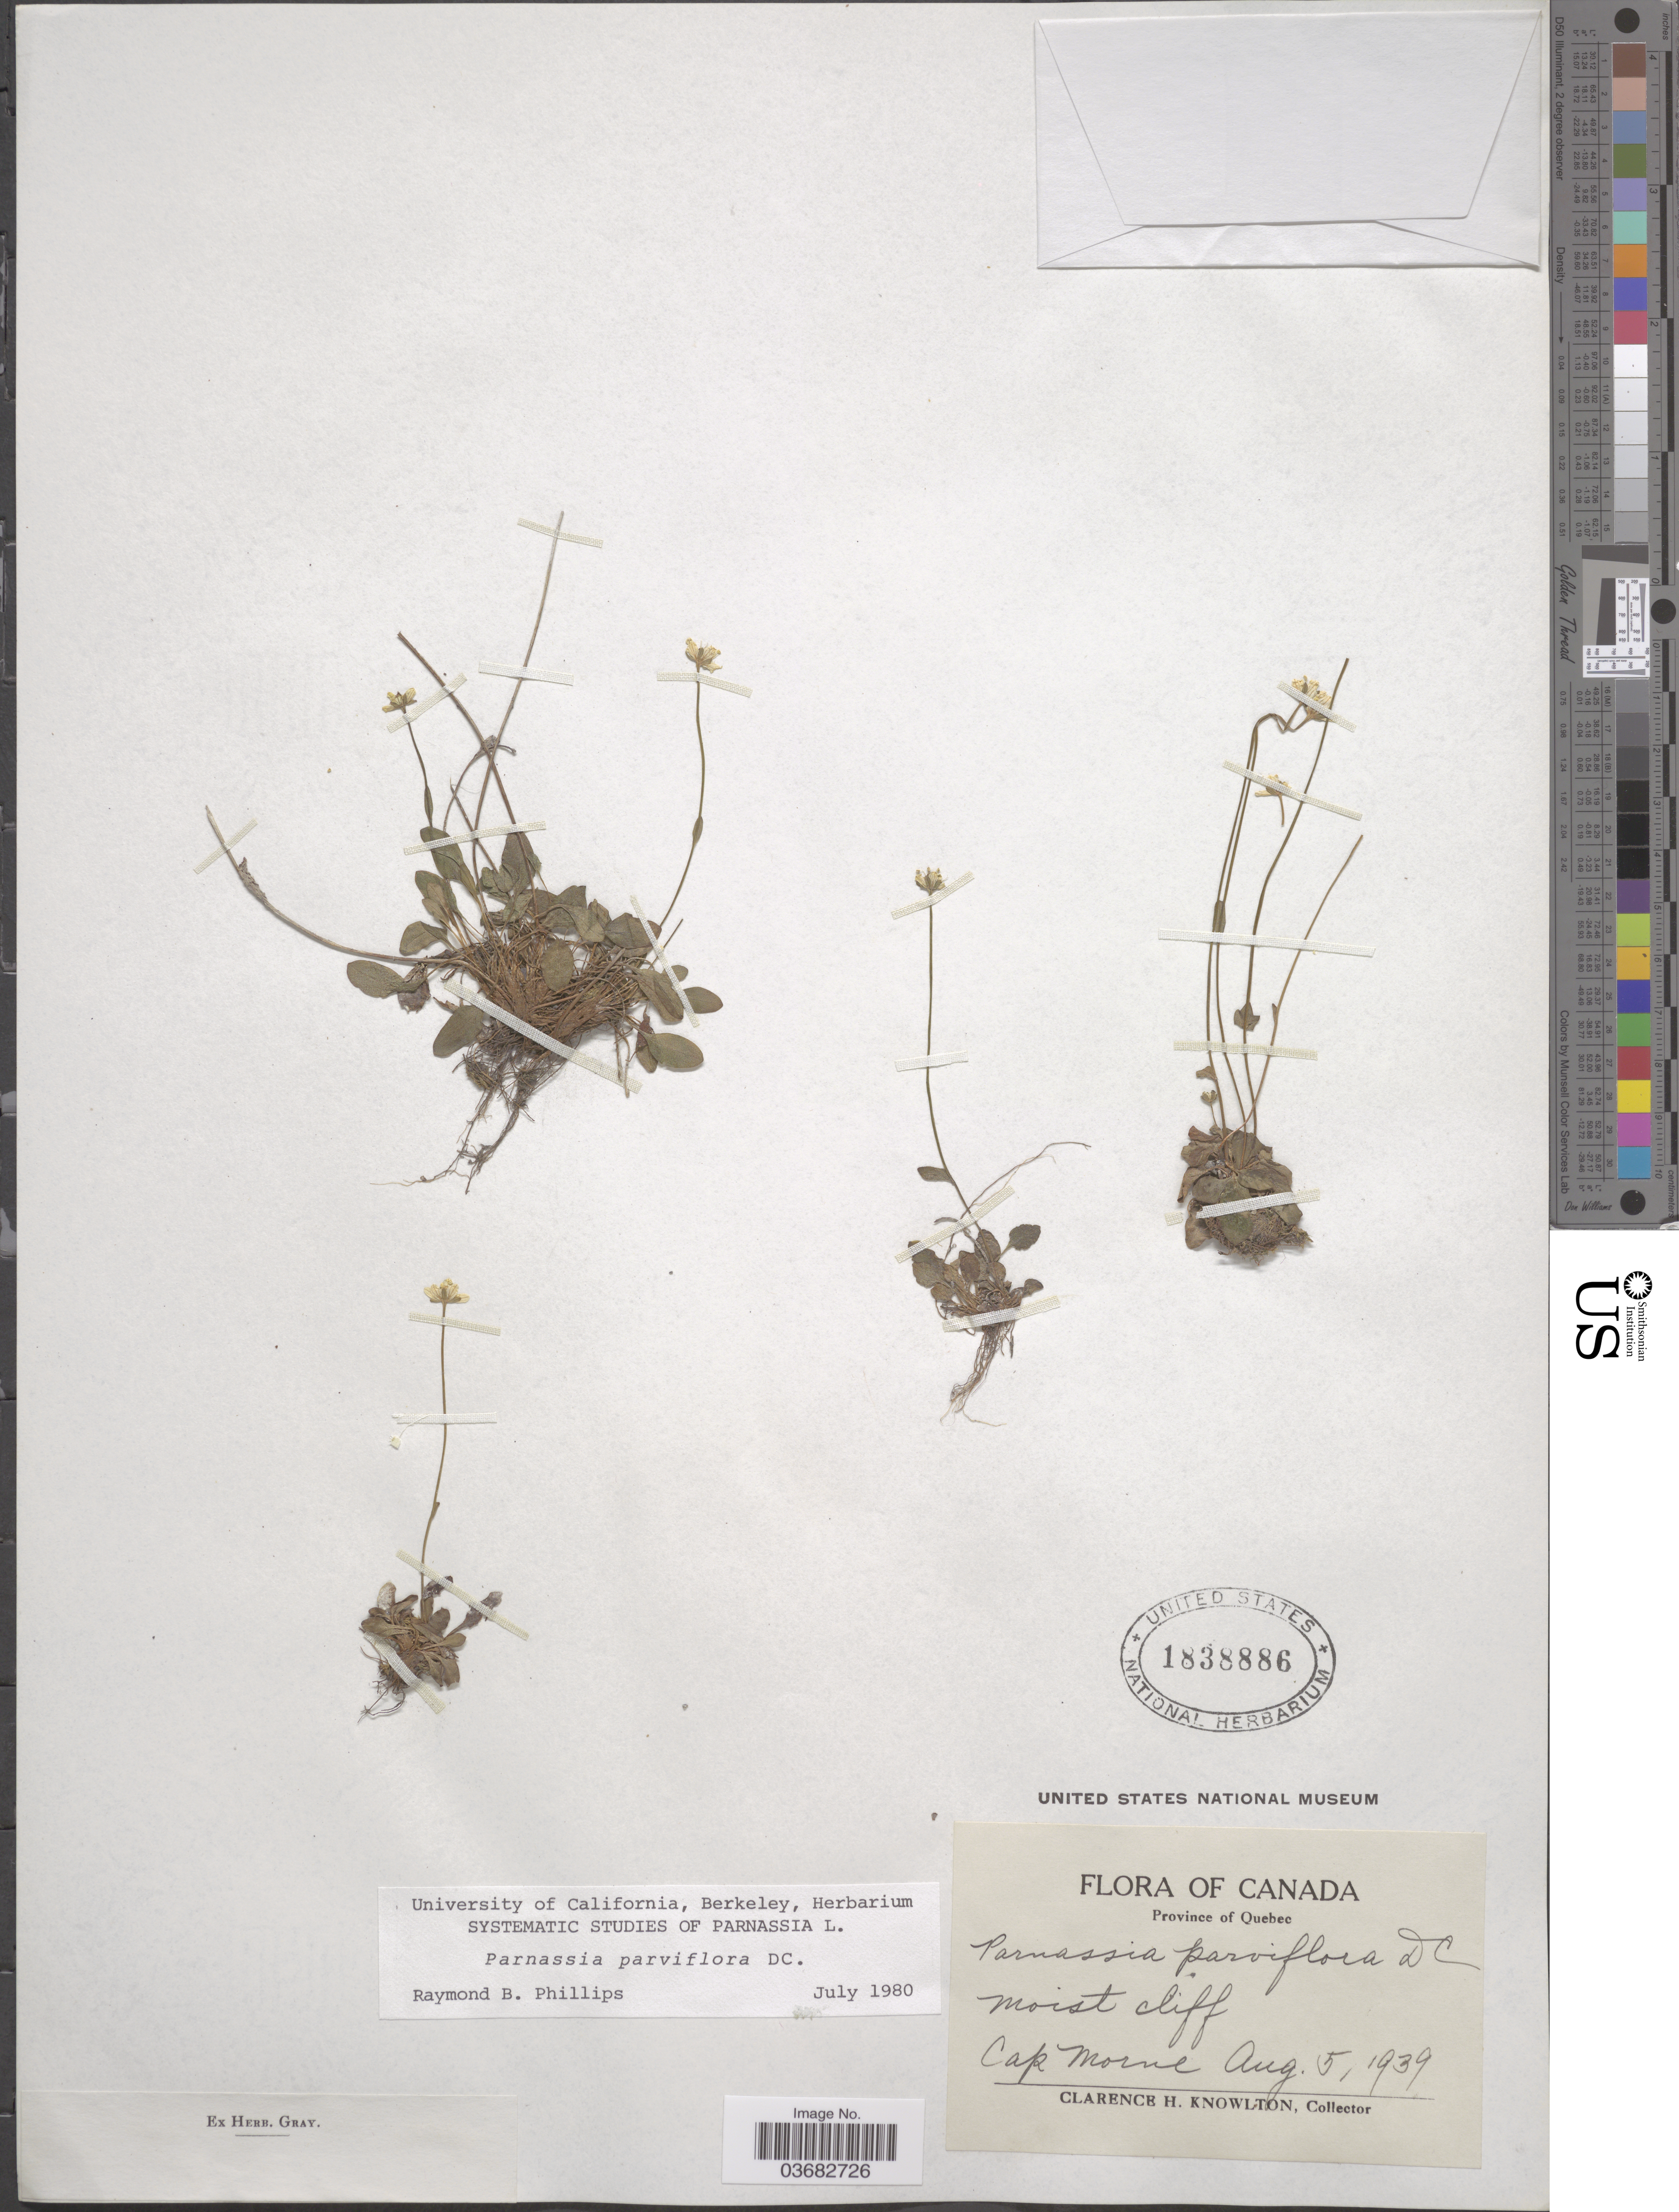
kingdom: Plantae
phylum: Tracheophyta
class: Magnoliopsida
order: Celastrales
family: Parnassiaceae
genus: Parnassia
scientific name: Parnassia parviflora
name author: DC.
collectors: C. H. Knowlton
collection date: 1939-08-05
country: Canada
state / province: Quebec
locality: Cap Morne.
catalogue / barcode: US 1838886